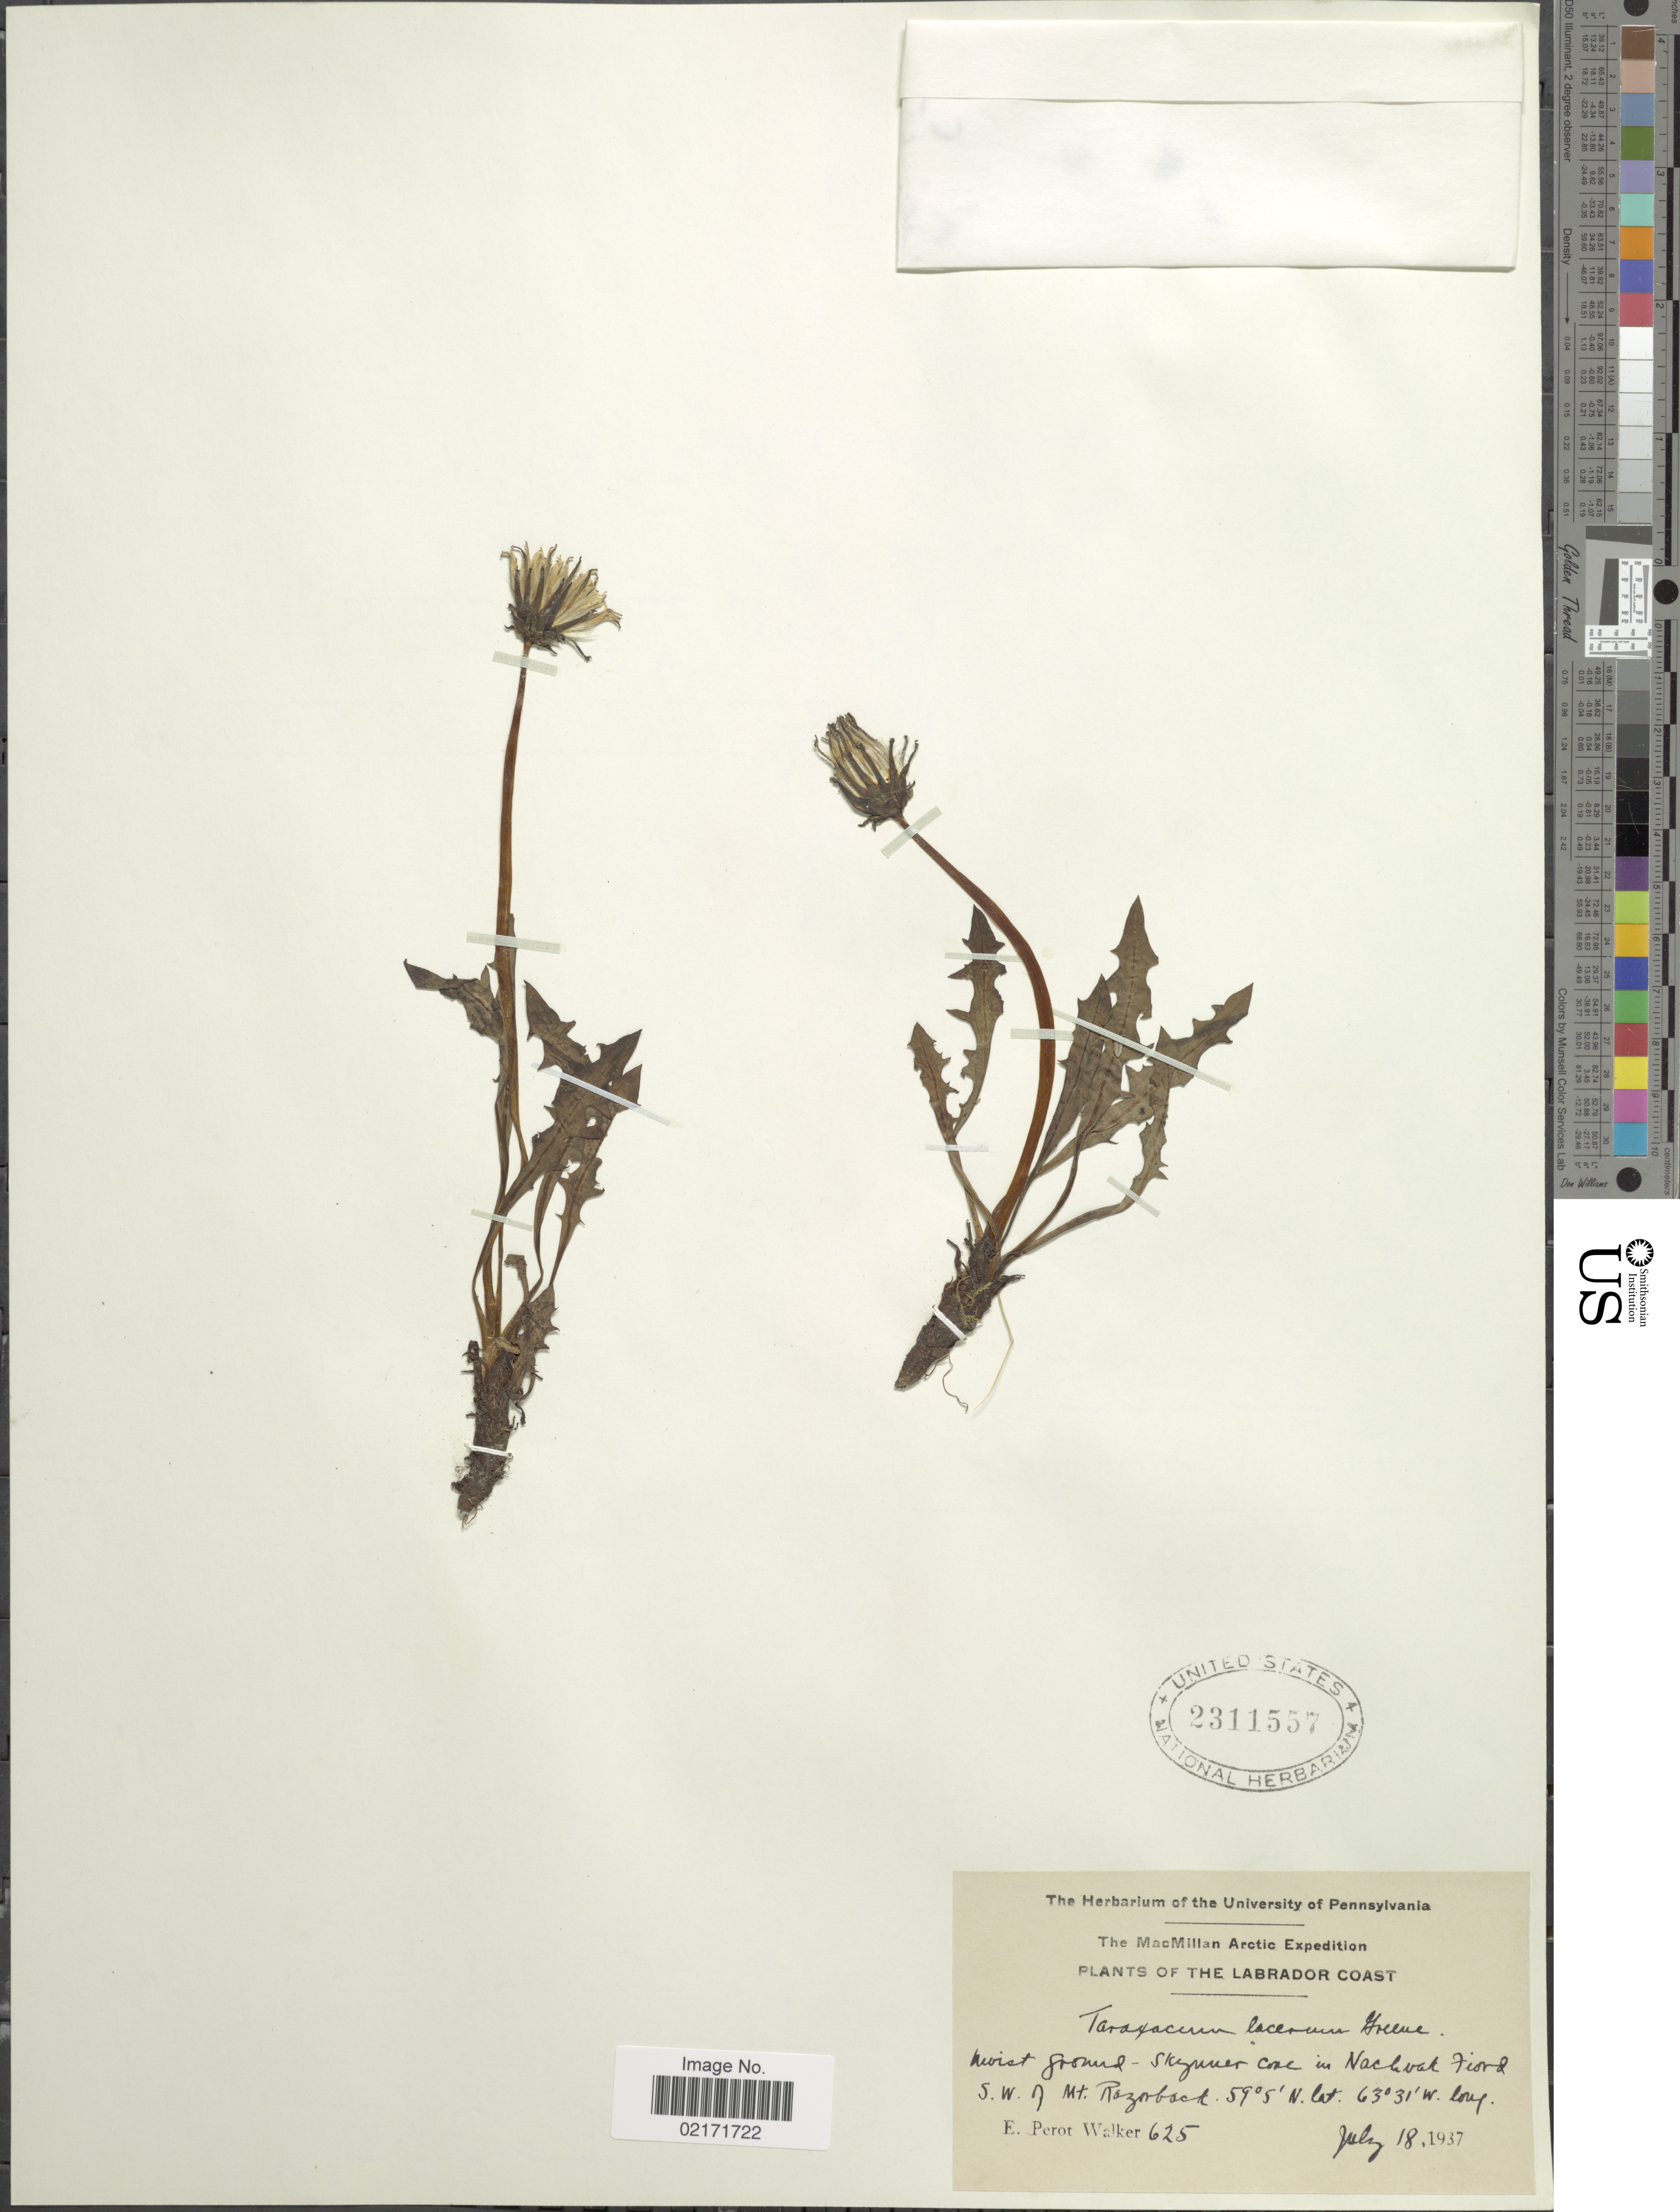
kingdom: Plantae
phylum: Tracheophyta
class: Magnoliopsida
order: Asterales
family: Asteraceae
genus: Taraxacum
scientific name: Taraxacum ceratophorum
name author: (Ledeb.) DC.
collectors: E. P. Walker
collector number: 625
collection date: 1937-07-18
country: Canada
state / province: Newfoundland and Labrador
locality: The MacMillan Arctic. Labrador Coast. Moist ground - Skynner Cove in Nachvak Fiord S.W. of Mt. Razorback.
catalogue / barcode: US 2311557